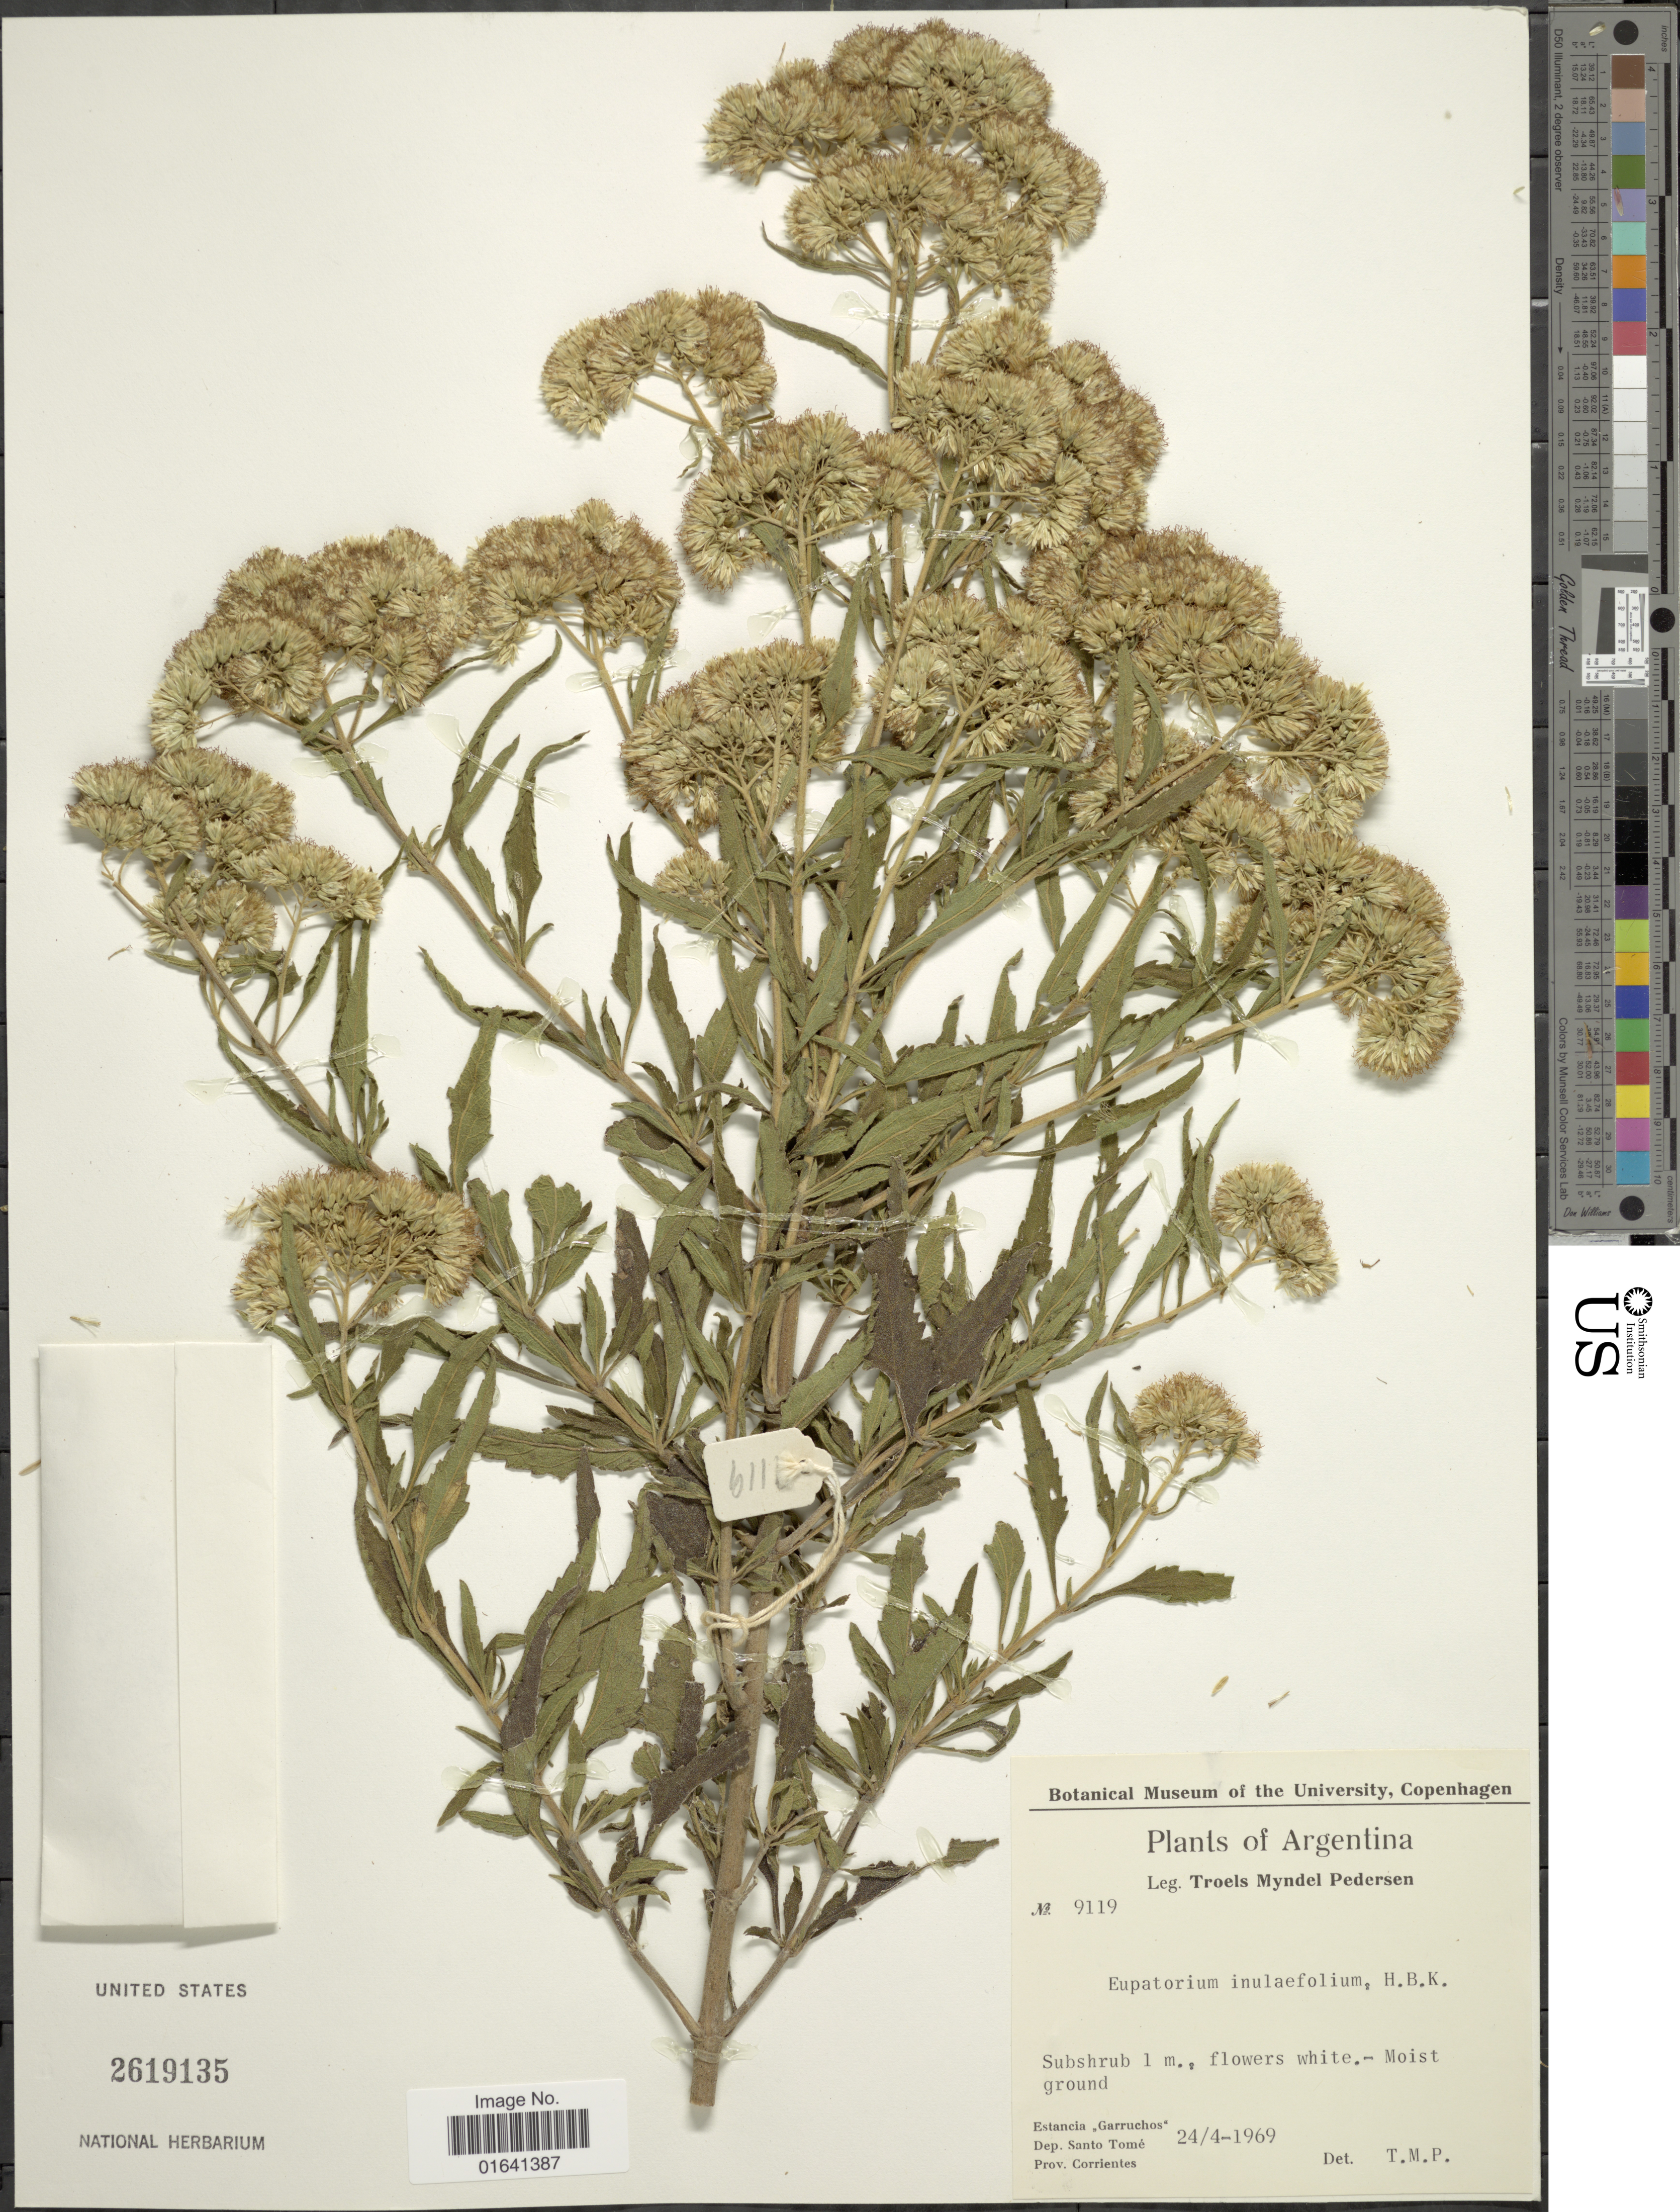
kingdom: Plantae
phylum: Tracheophyta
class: Magnoliopsida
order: Asterales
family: Asteraceae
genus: Austroeupatorium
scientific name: Austroeupatorium inulaefolium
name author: (Kunth) R.M. King & H. Rob.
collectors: T. Pederson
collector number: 9119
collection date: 1969-04-24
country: Argentina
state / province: Corrientes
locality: Estancia Garruchos, Dep. Santo Tomé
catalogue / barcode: US 2619135